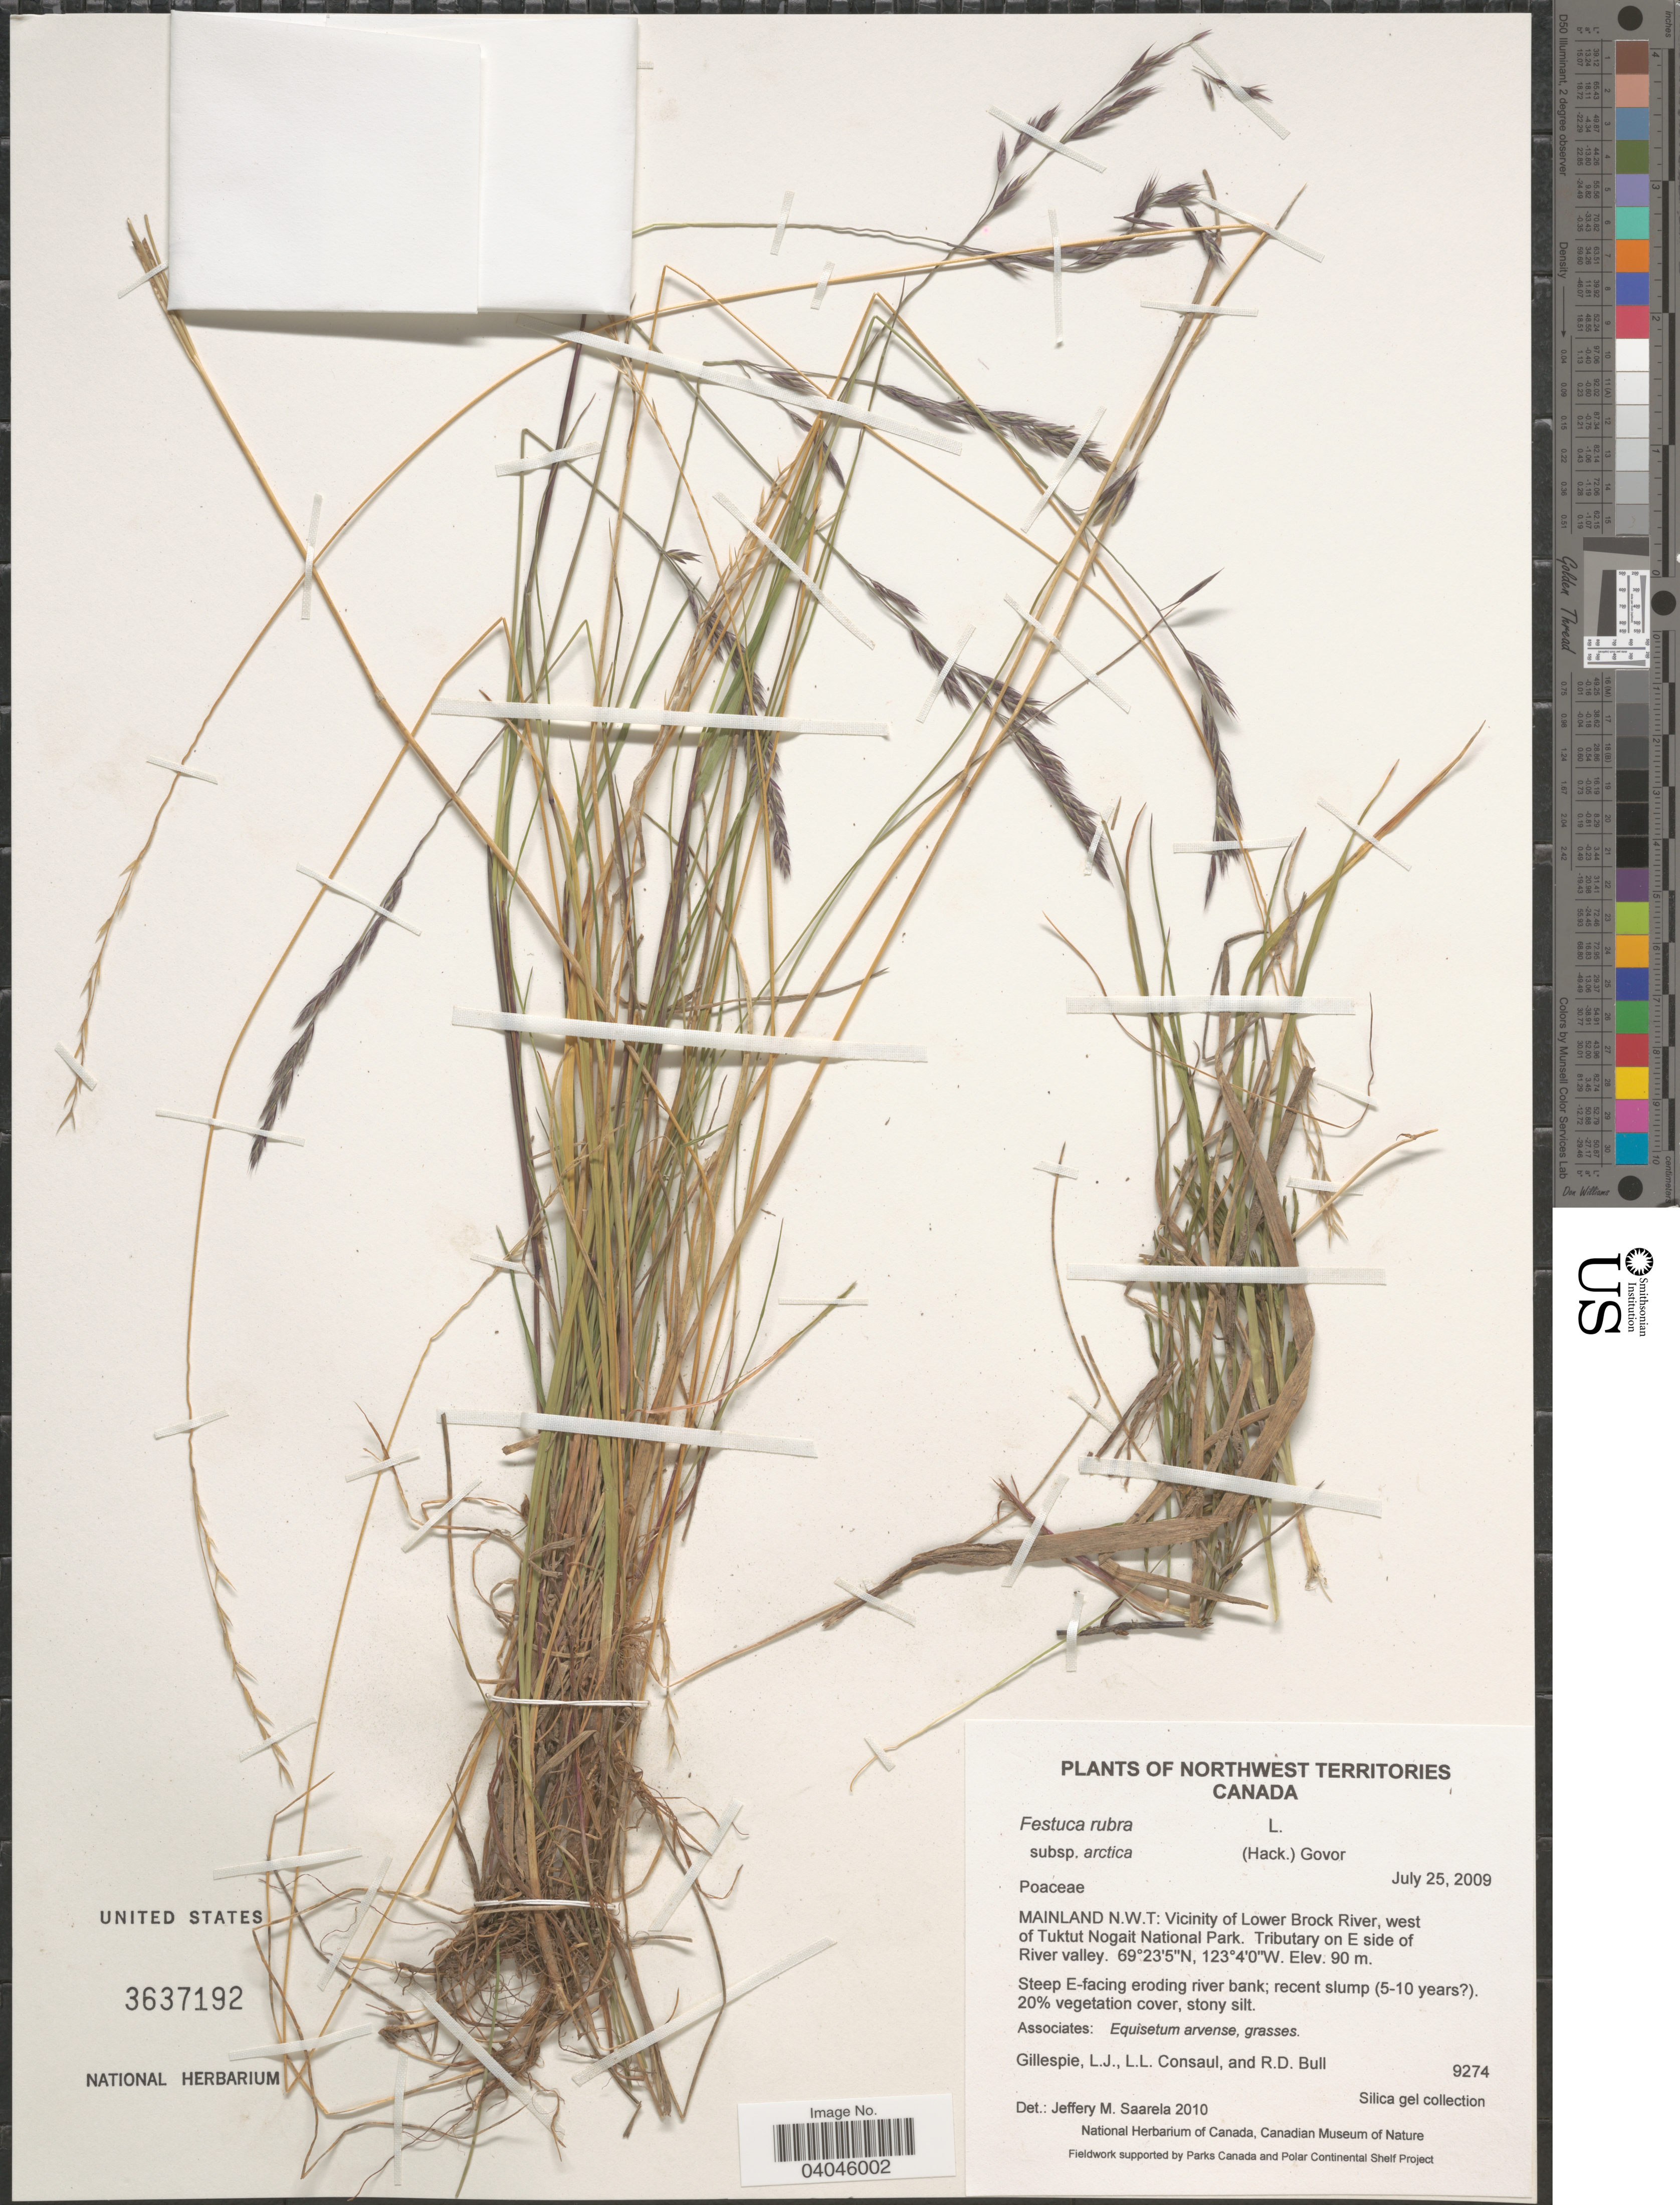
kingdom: Plantae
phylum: Tracheophyta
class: Liliopsida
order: Poales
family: Poaceae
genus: Festuca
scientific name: Festuca rubra subsp. arctica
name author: (Hack.) Govor.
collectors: L. Gillespie, L. Consaul & R. Bull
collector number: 9274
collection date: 2009-07-25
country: Canada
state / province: Northwest Territories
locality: Mainland N.W.T.: Vicinity of Lower Brock River, west of Tuktut Nogait National Park. Tributary on E side of River valley. Steep E-facing eroding river bank.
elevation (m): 90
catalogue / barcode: US 3637192